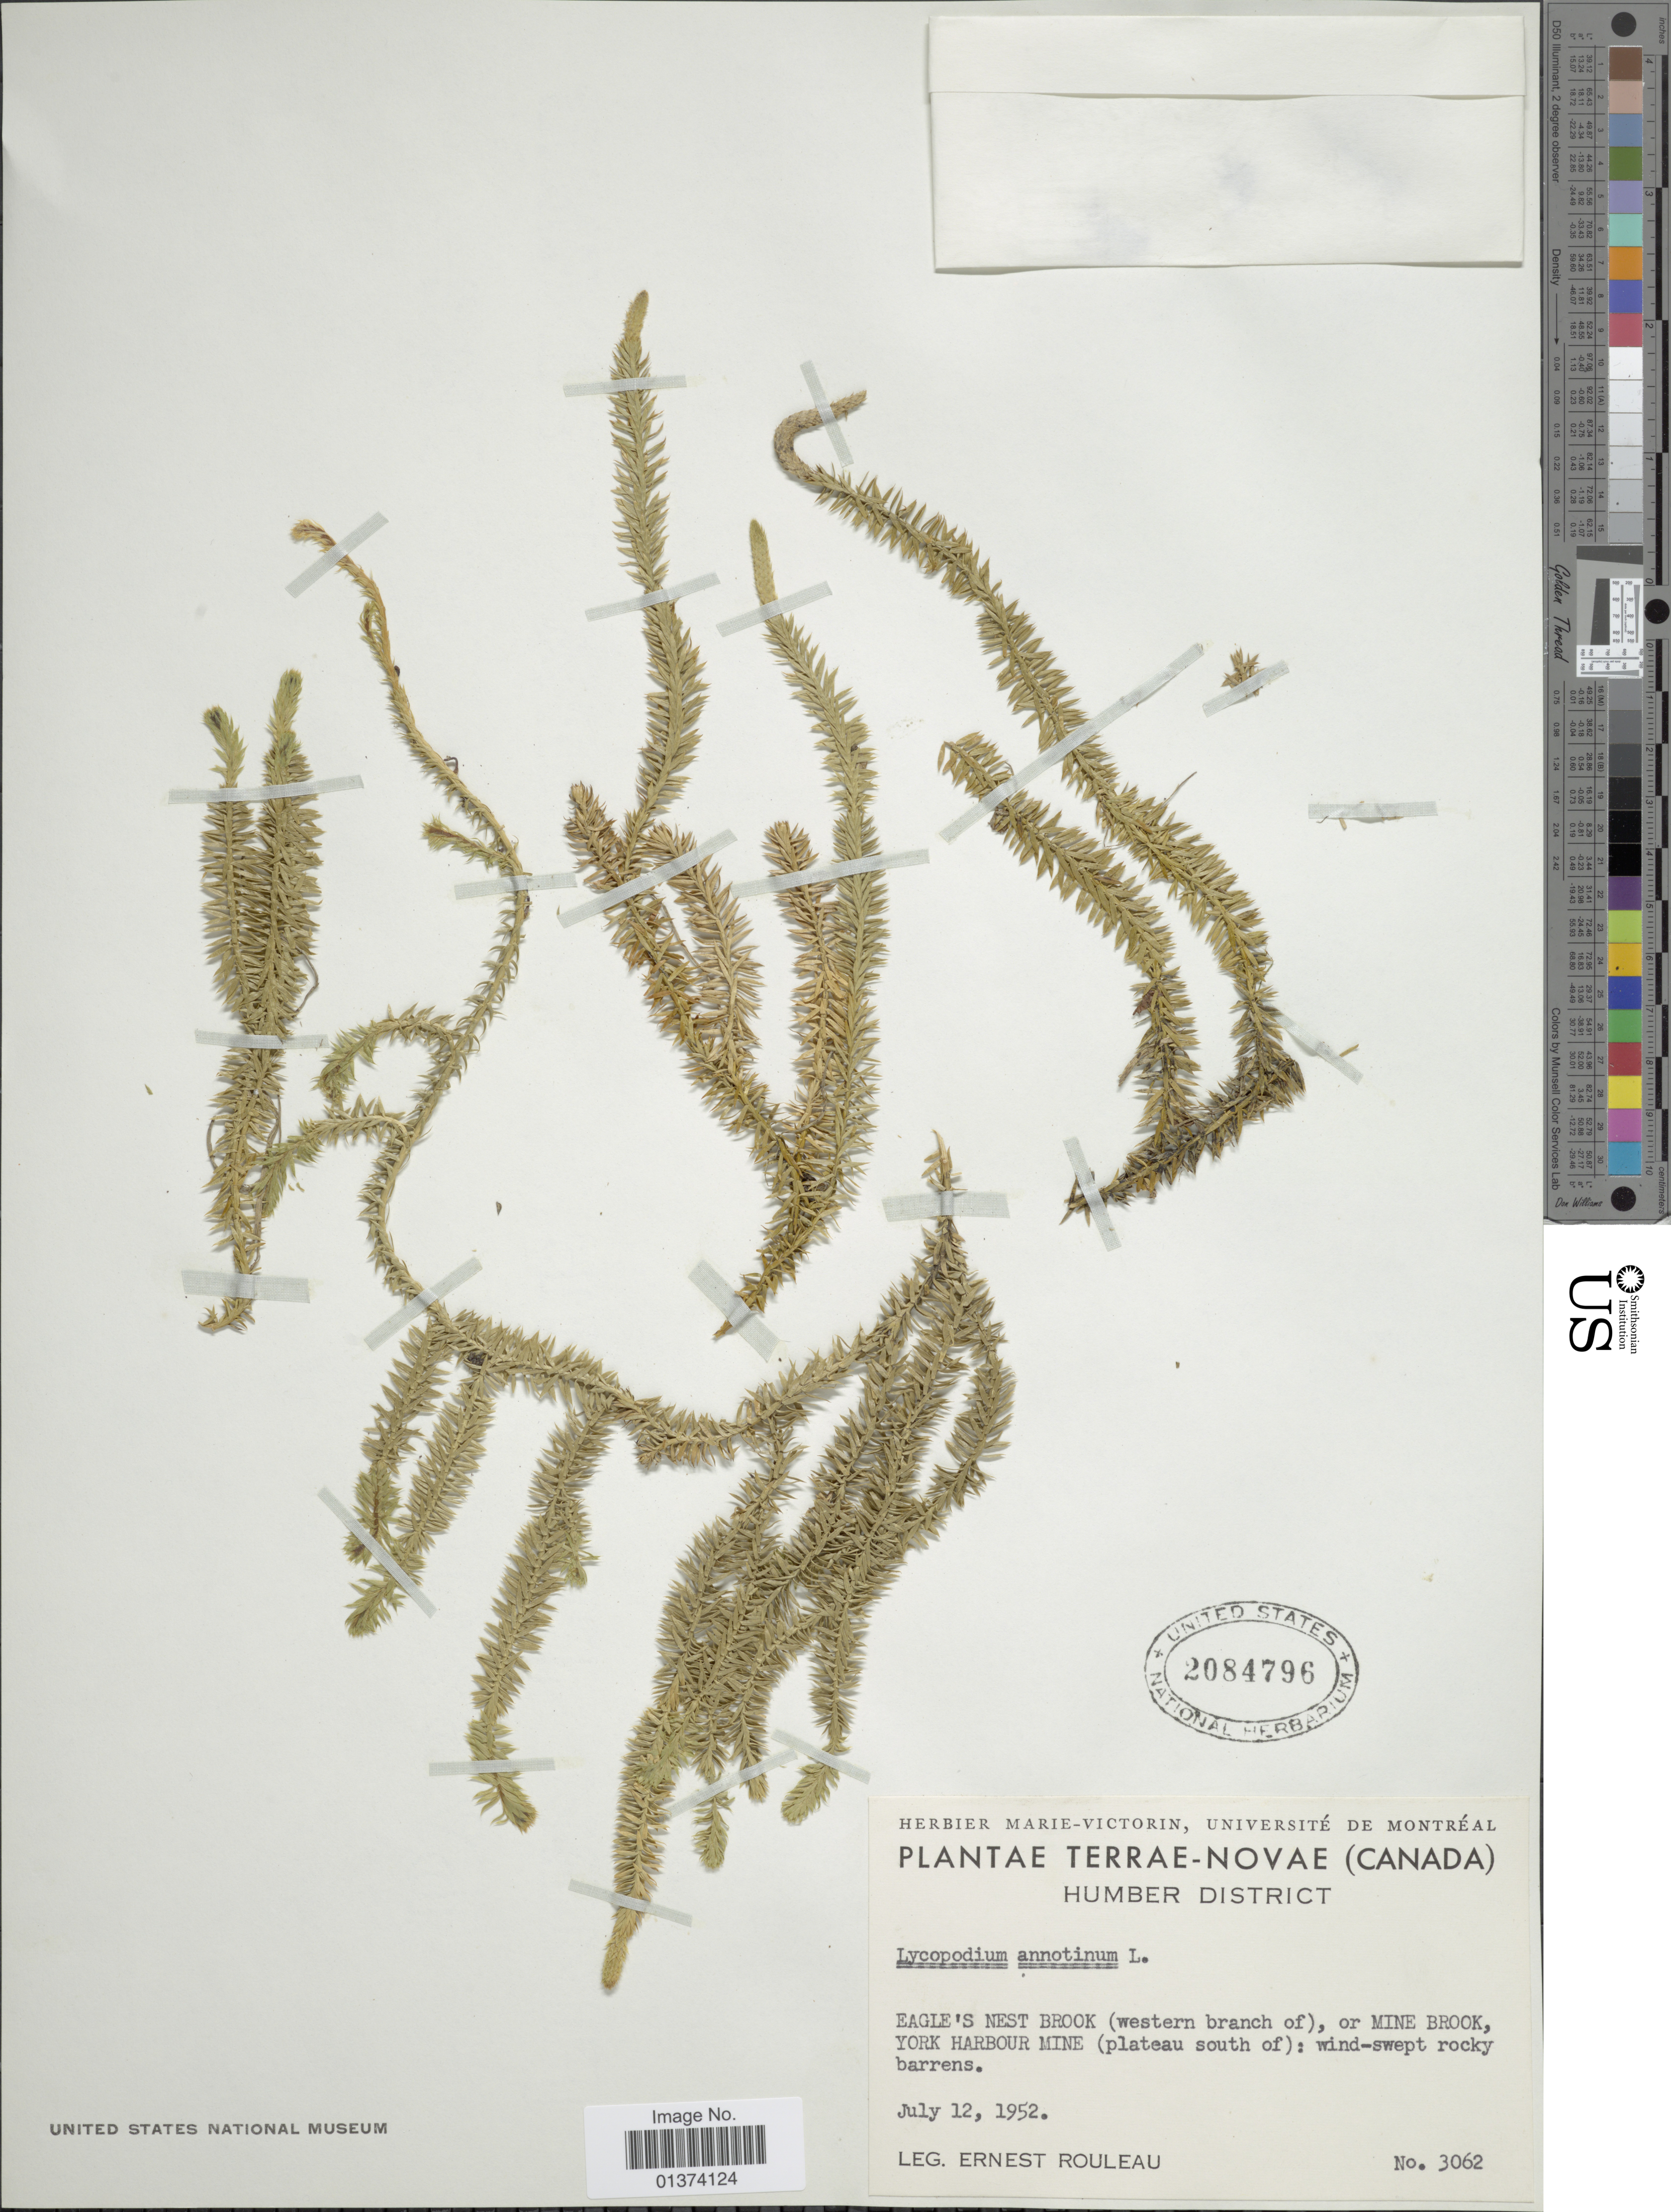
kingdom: Plantae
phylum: Tracheophyta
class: Lycopodiopsida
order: Lycopodiales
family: Lycopodiaceae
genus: Spinulum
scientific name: Spinulum annotinum subsp. annotinum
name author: (L.) A. Haines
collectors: J. Rouleau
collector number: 3062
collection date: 1952-07-12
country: Canada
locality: Humber District, Eagle's Nest Brook (western branch of), or Mine Brook, York Harbour Mine (plateau south of)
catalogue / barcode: US 2084796